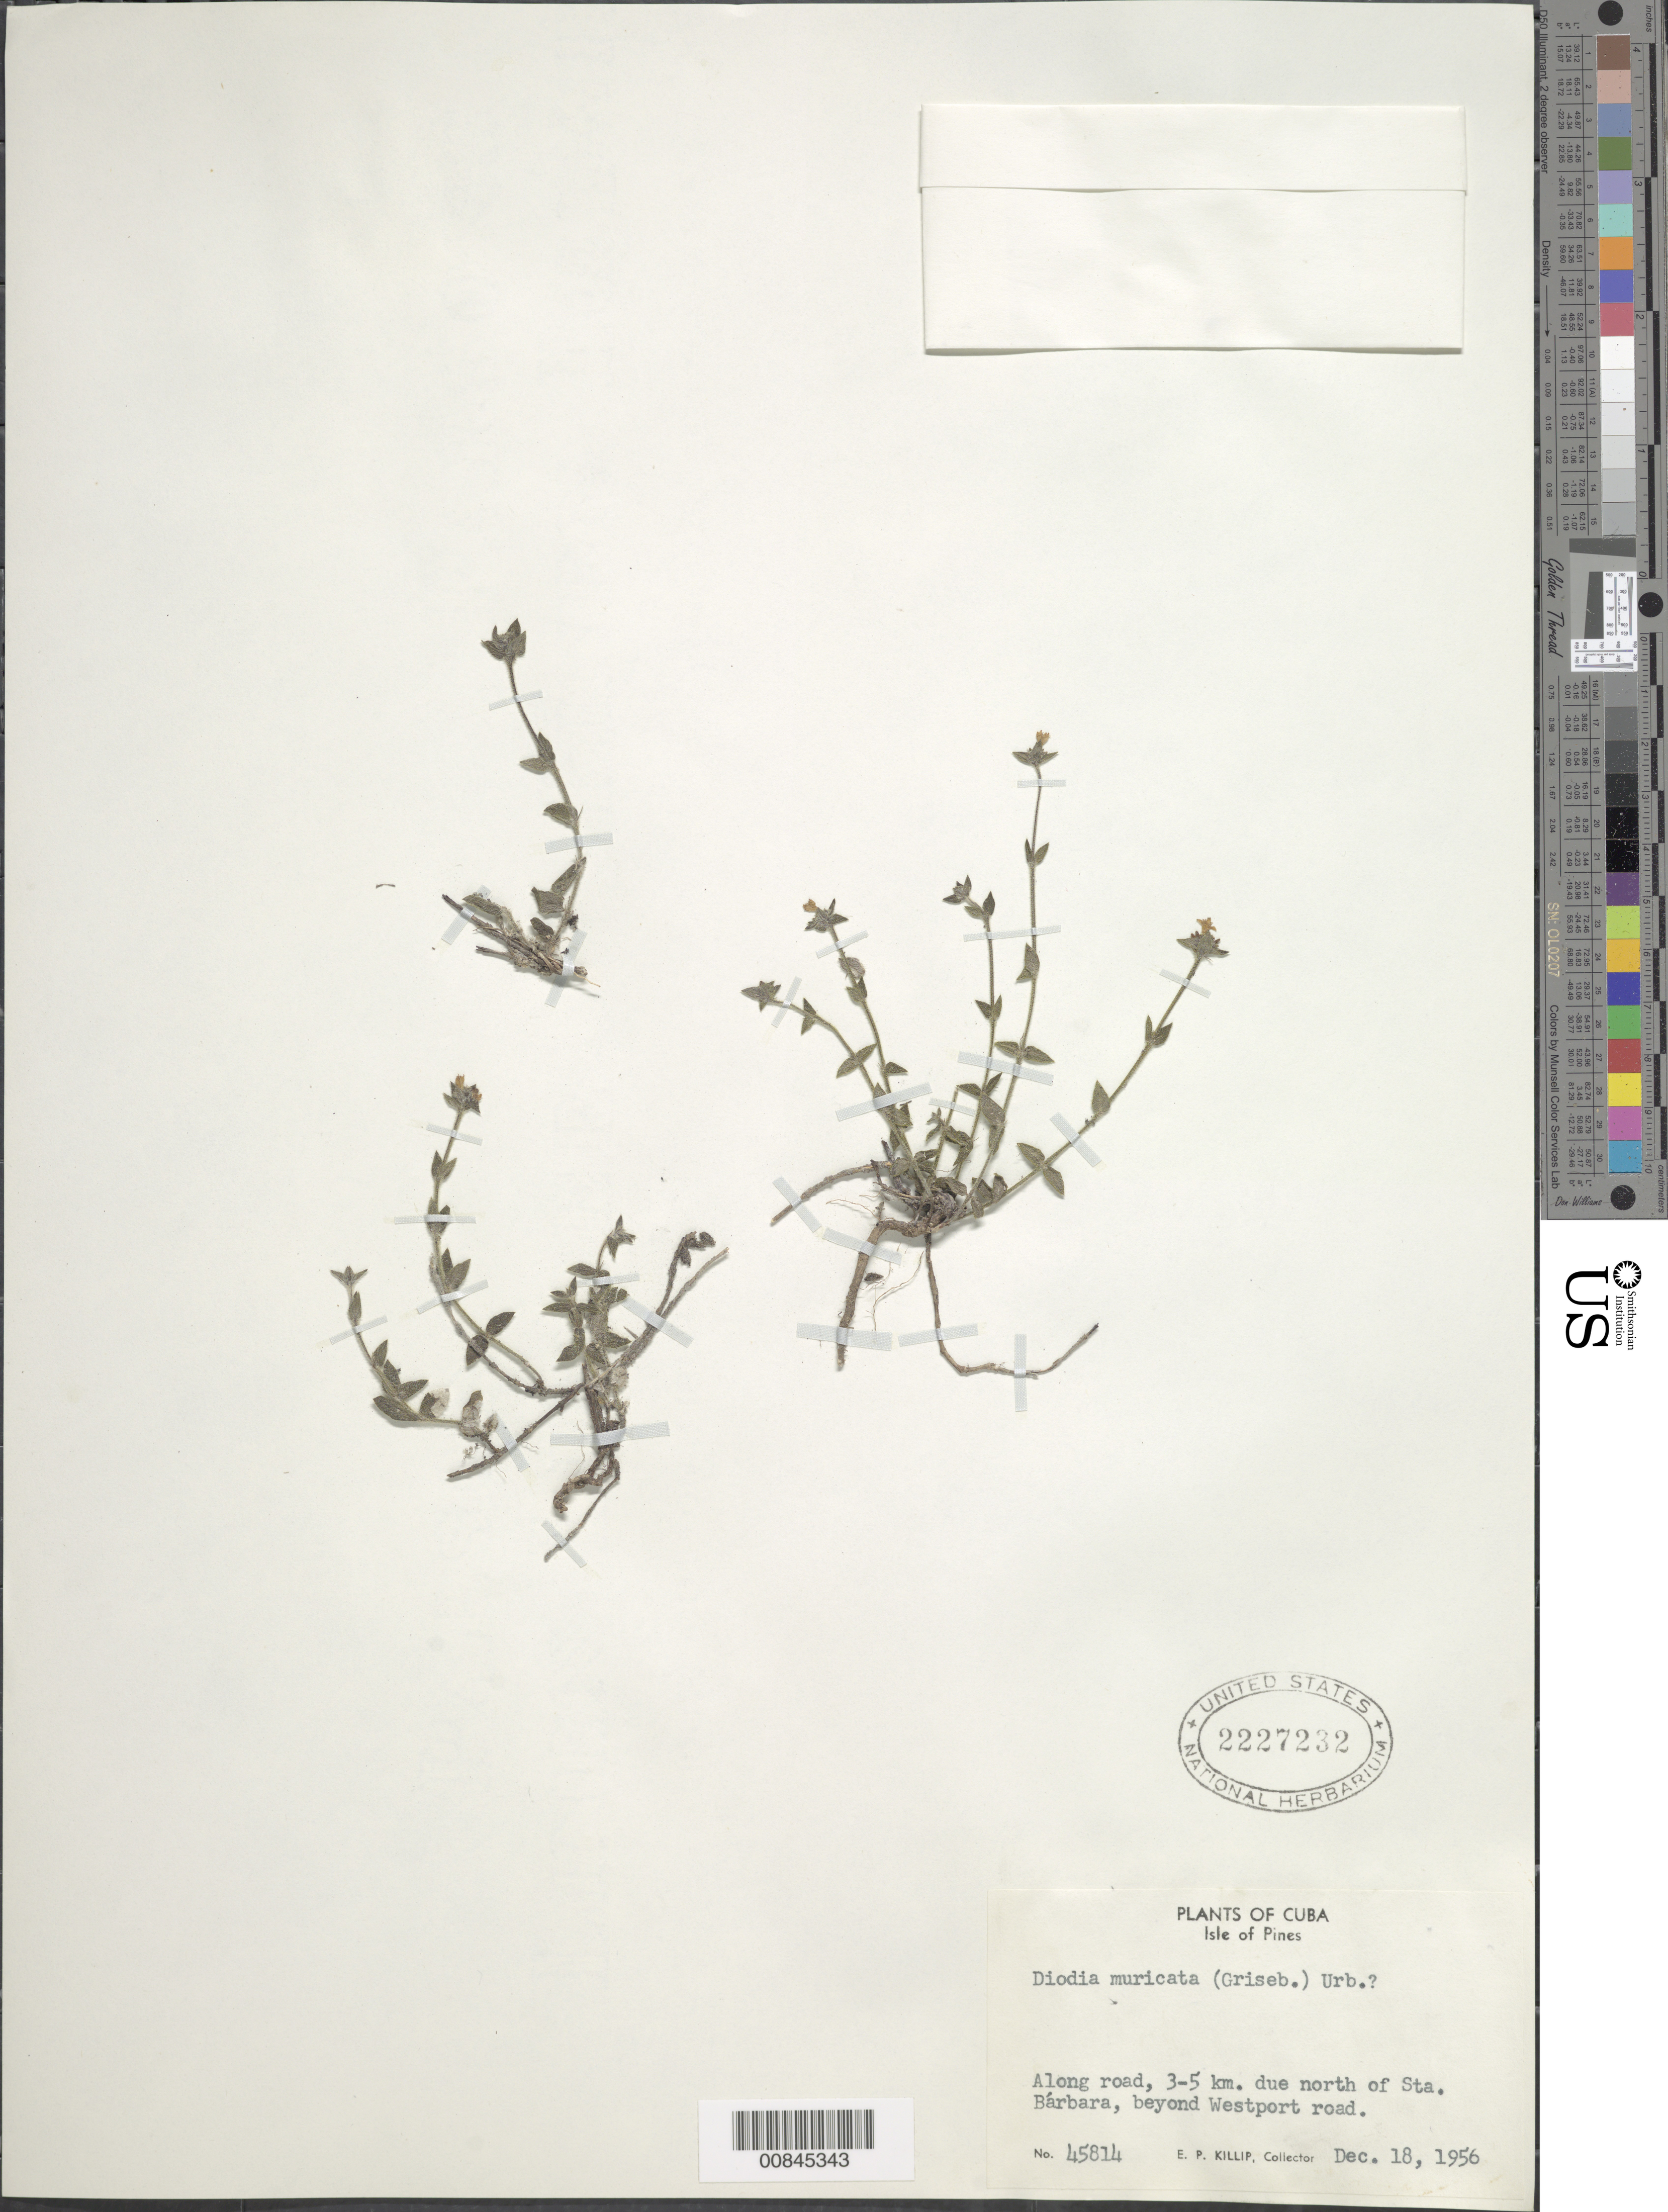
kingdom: Plantae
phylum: Tracheophyta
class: Magnoliopsida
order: Gentianales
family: Rubiaceae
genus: Richardia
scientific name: Richardia arenicola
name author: (Britton & P. Wilson) W.H. Lewis & R.L. Oliv.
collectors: E. P. Killip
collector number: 45814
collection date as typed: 18 Dec 1956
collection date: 1956-12-18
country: Cuba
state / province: Isla de La Juventud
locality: Along road, 3-5 km due north of Sta. Bárbara, beyond Westport road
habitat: Along road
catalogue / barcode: US 2227232